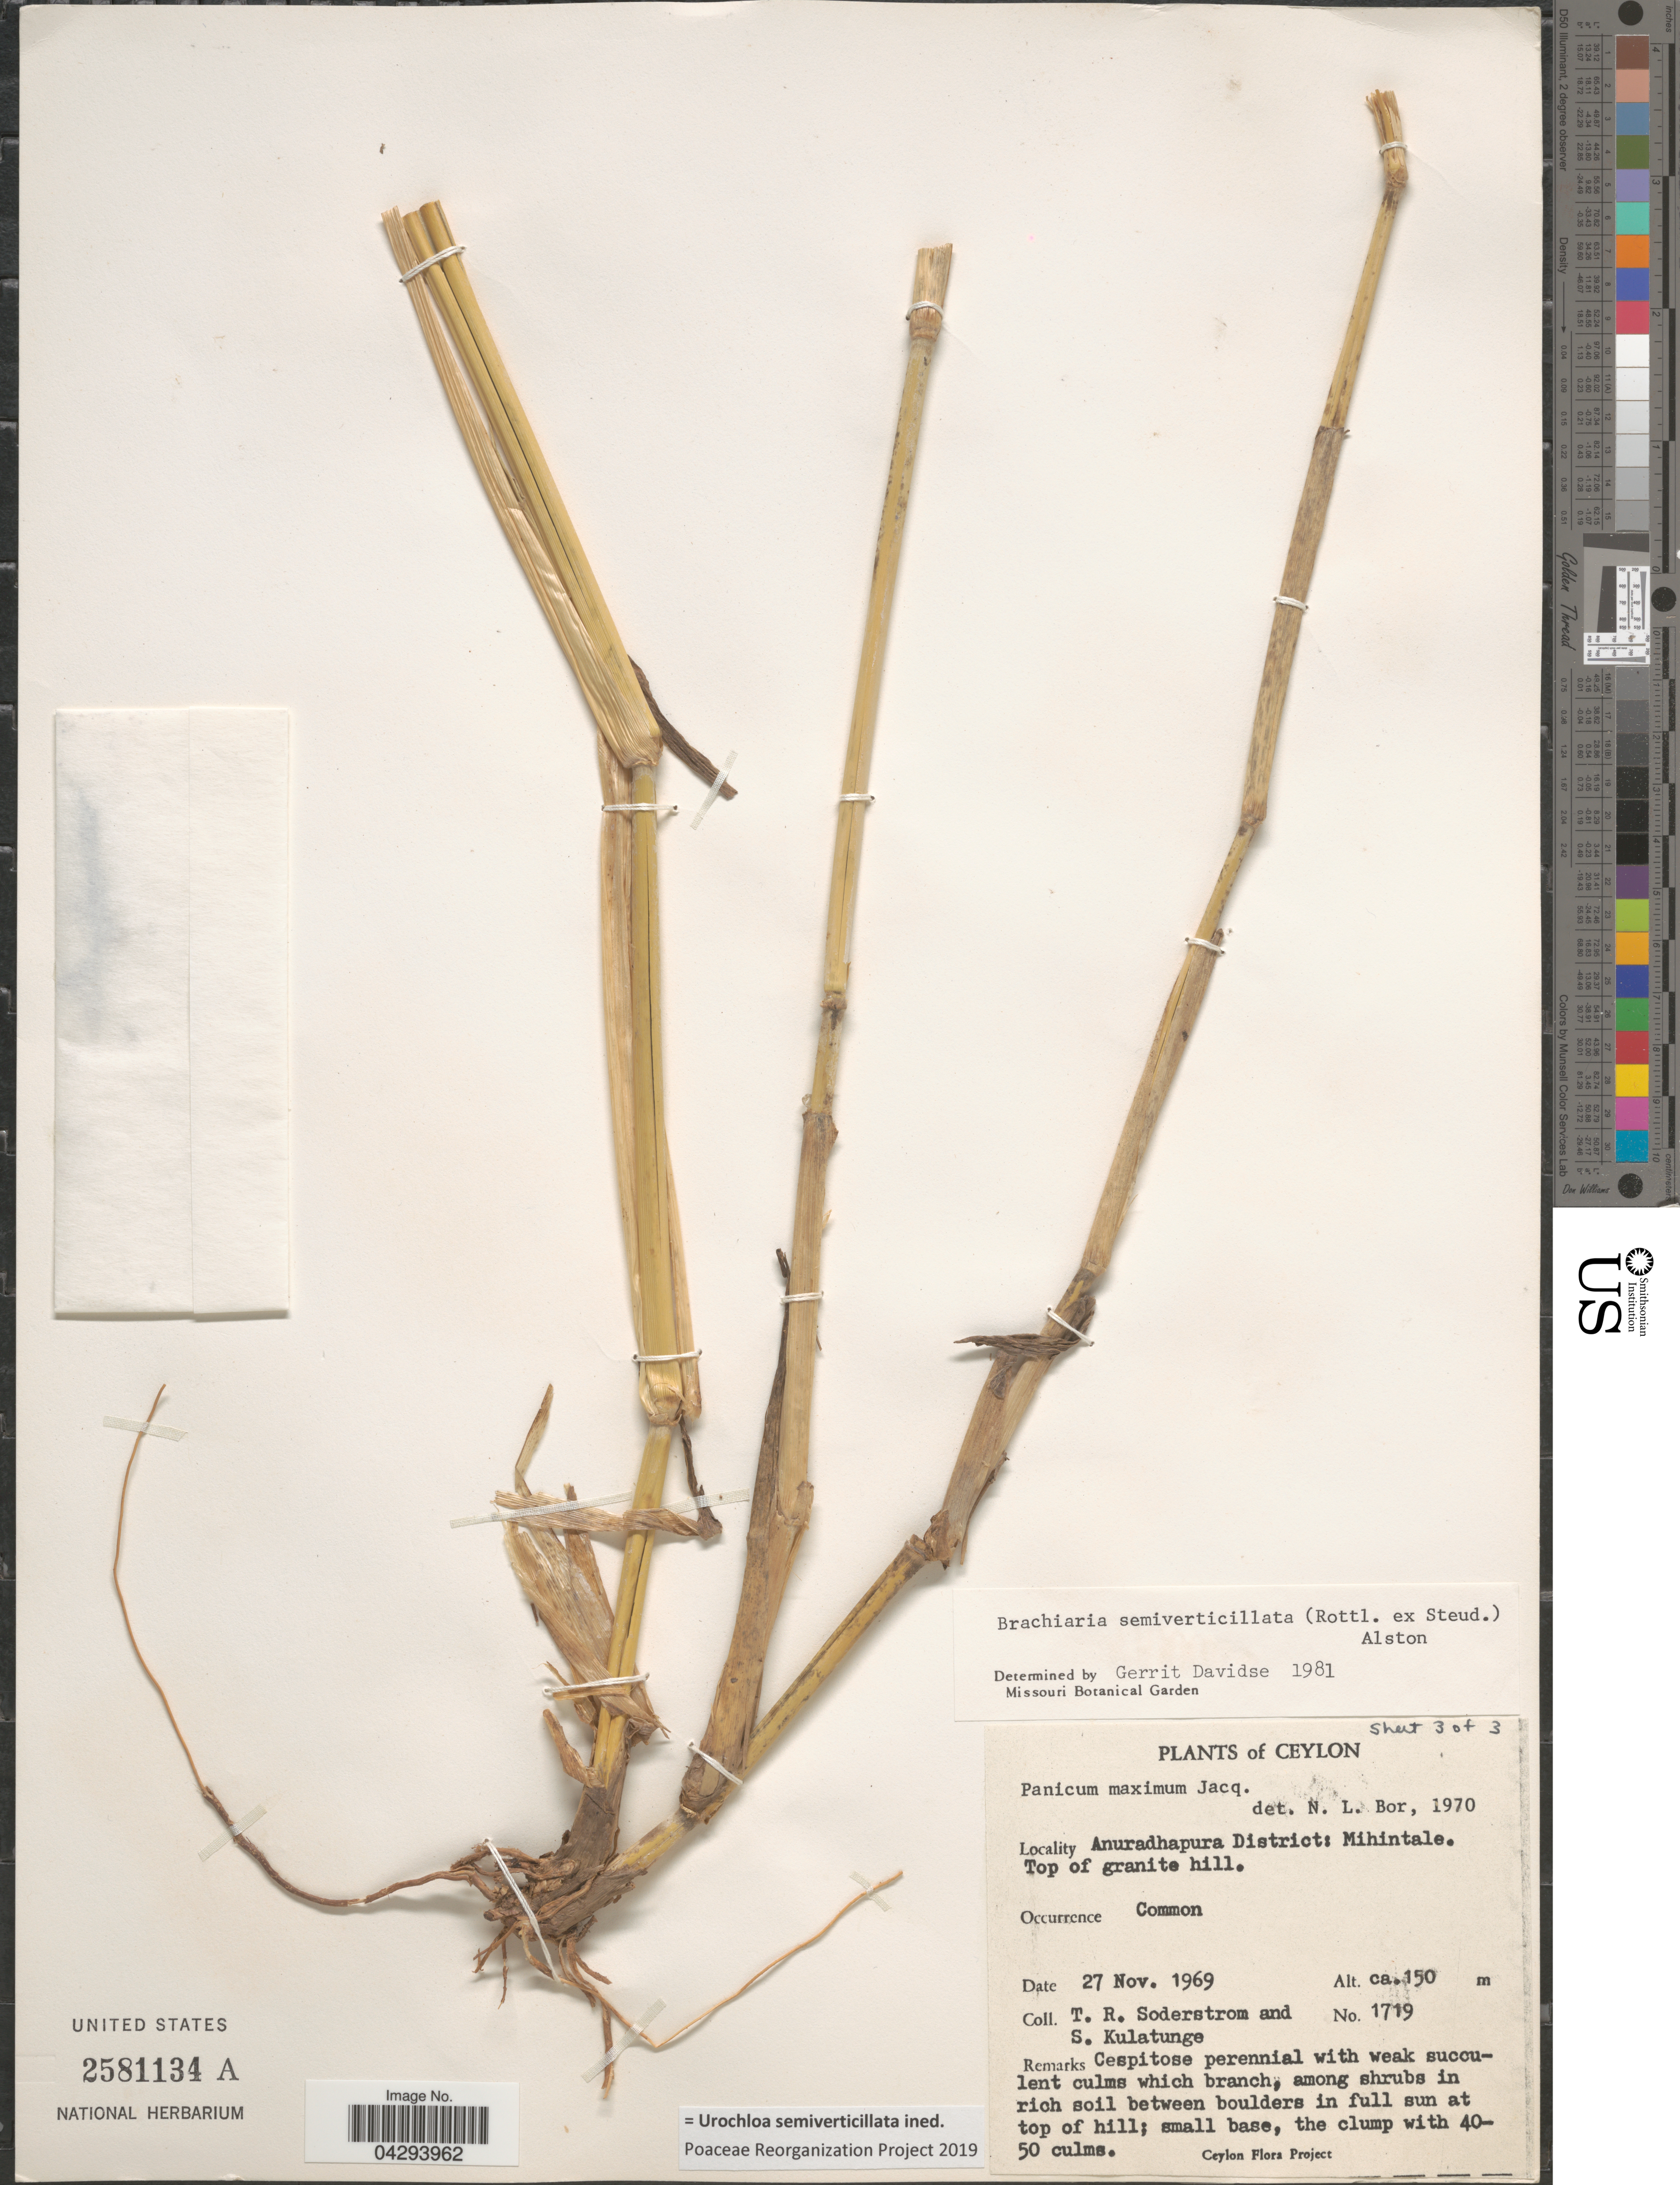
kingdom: Plantae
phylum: Tracheophyta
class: Liliopsida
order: Poales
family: Poaceae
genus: Urochloa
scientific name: Urochloa semiverticillata ined.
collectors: T. R. Soderstrom & S. Kulatunge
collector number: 1719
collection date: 1969-11-27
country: Sri Lanka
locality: Ceylon. Anuradhapura District: Mihintale. Top of granite hill.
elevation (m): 150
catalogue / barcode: US 2581134A